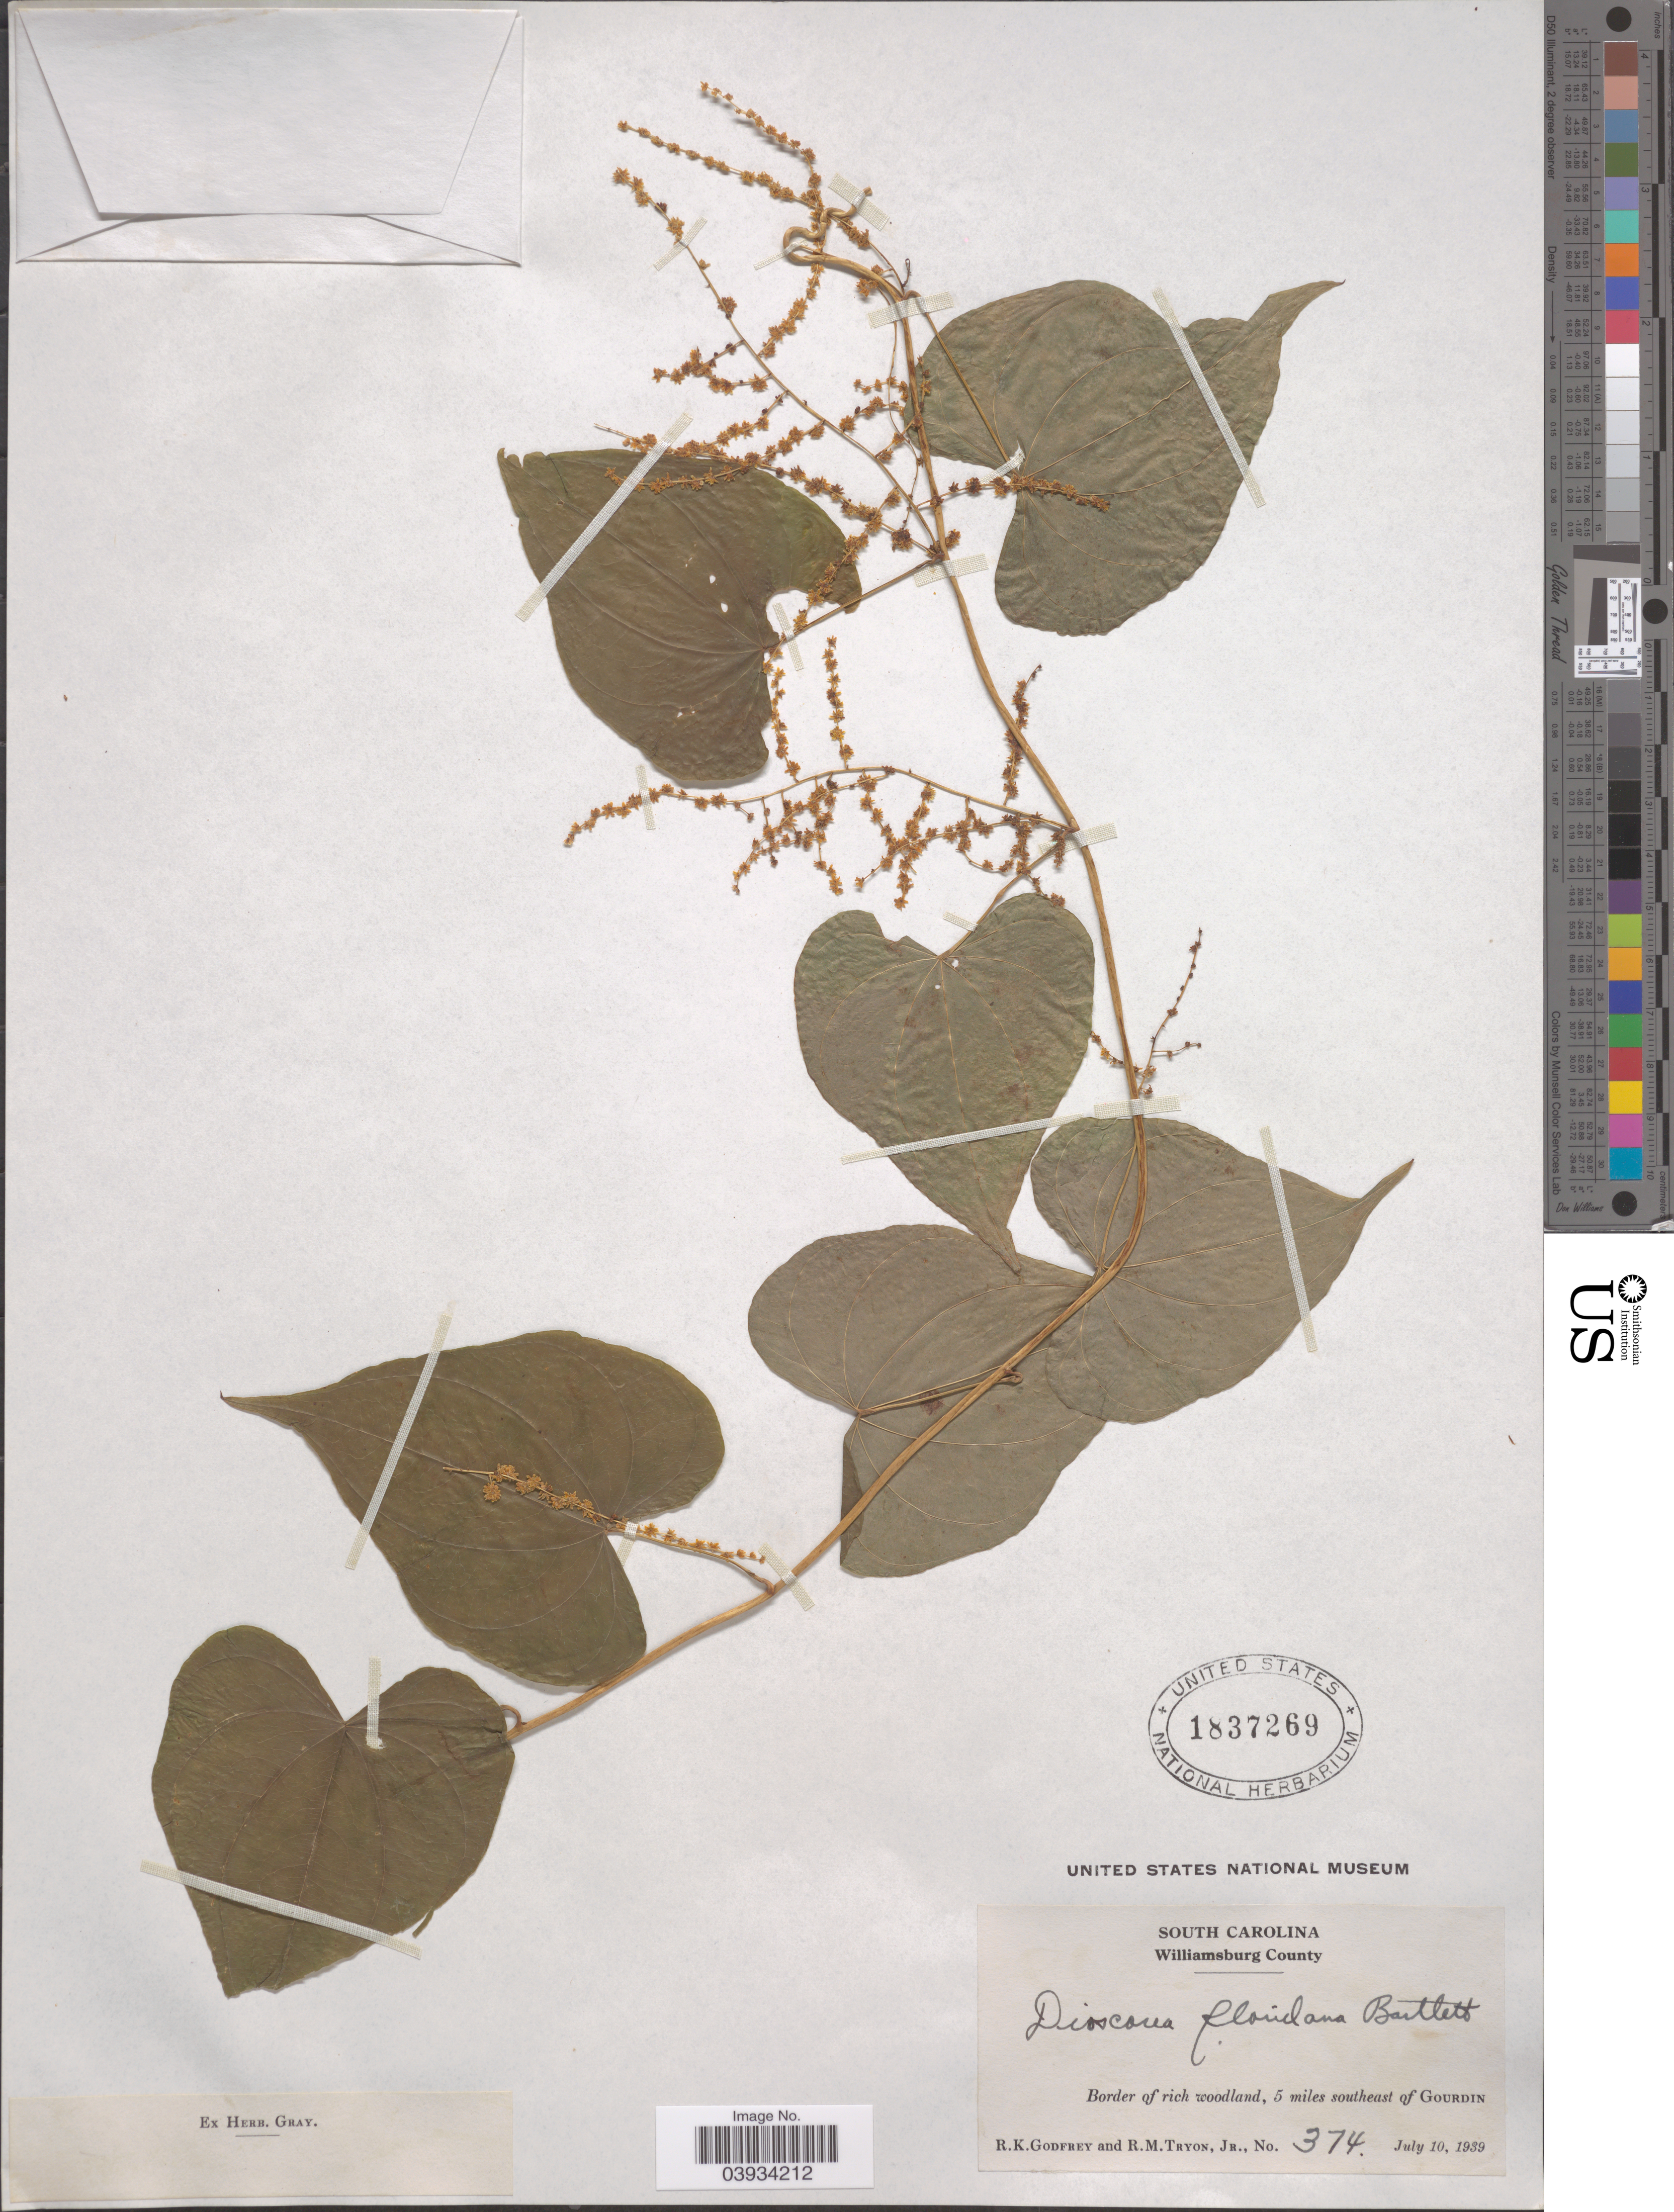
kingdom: Plantae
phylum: Tracheophyta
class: Liliopsida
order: Dioscoreales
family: Dioscoreaceae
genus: Dioscorea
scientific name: Dioscorea floridana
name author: Bartlett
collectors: R. K. Godfrey & R. Tryon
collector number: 374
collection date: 1939-07-10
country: United States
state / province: South Carolina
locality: Williamsburg County. Border of rich woodland, 5 miles southeast of Gourdin.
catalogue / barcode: US 1837269